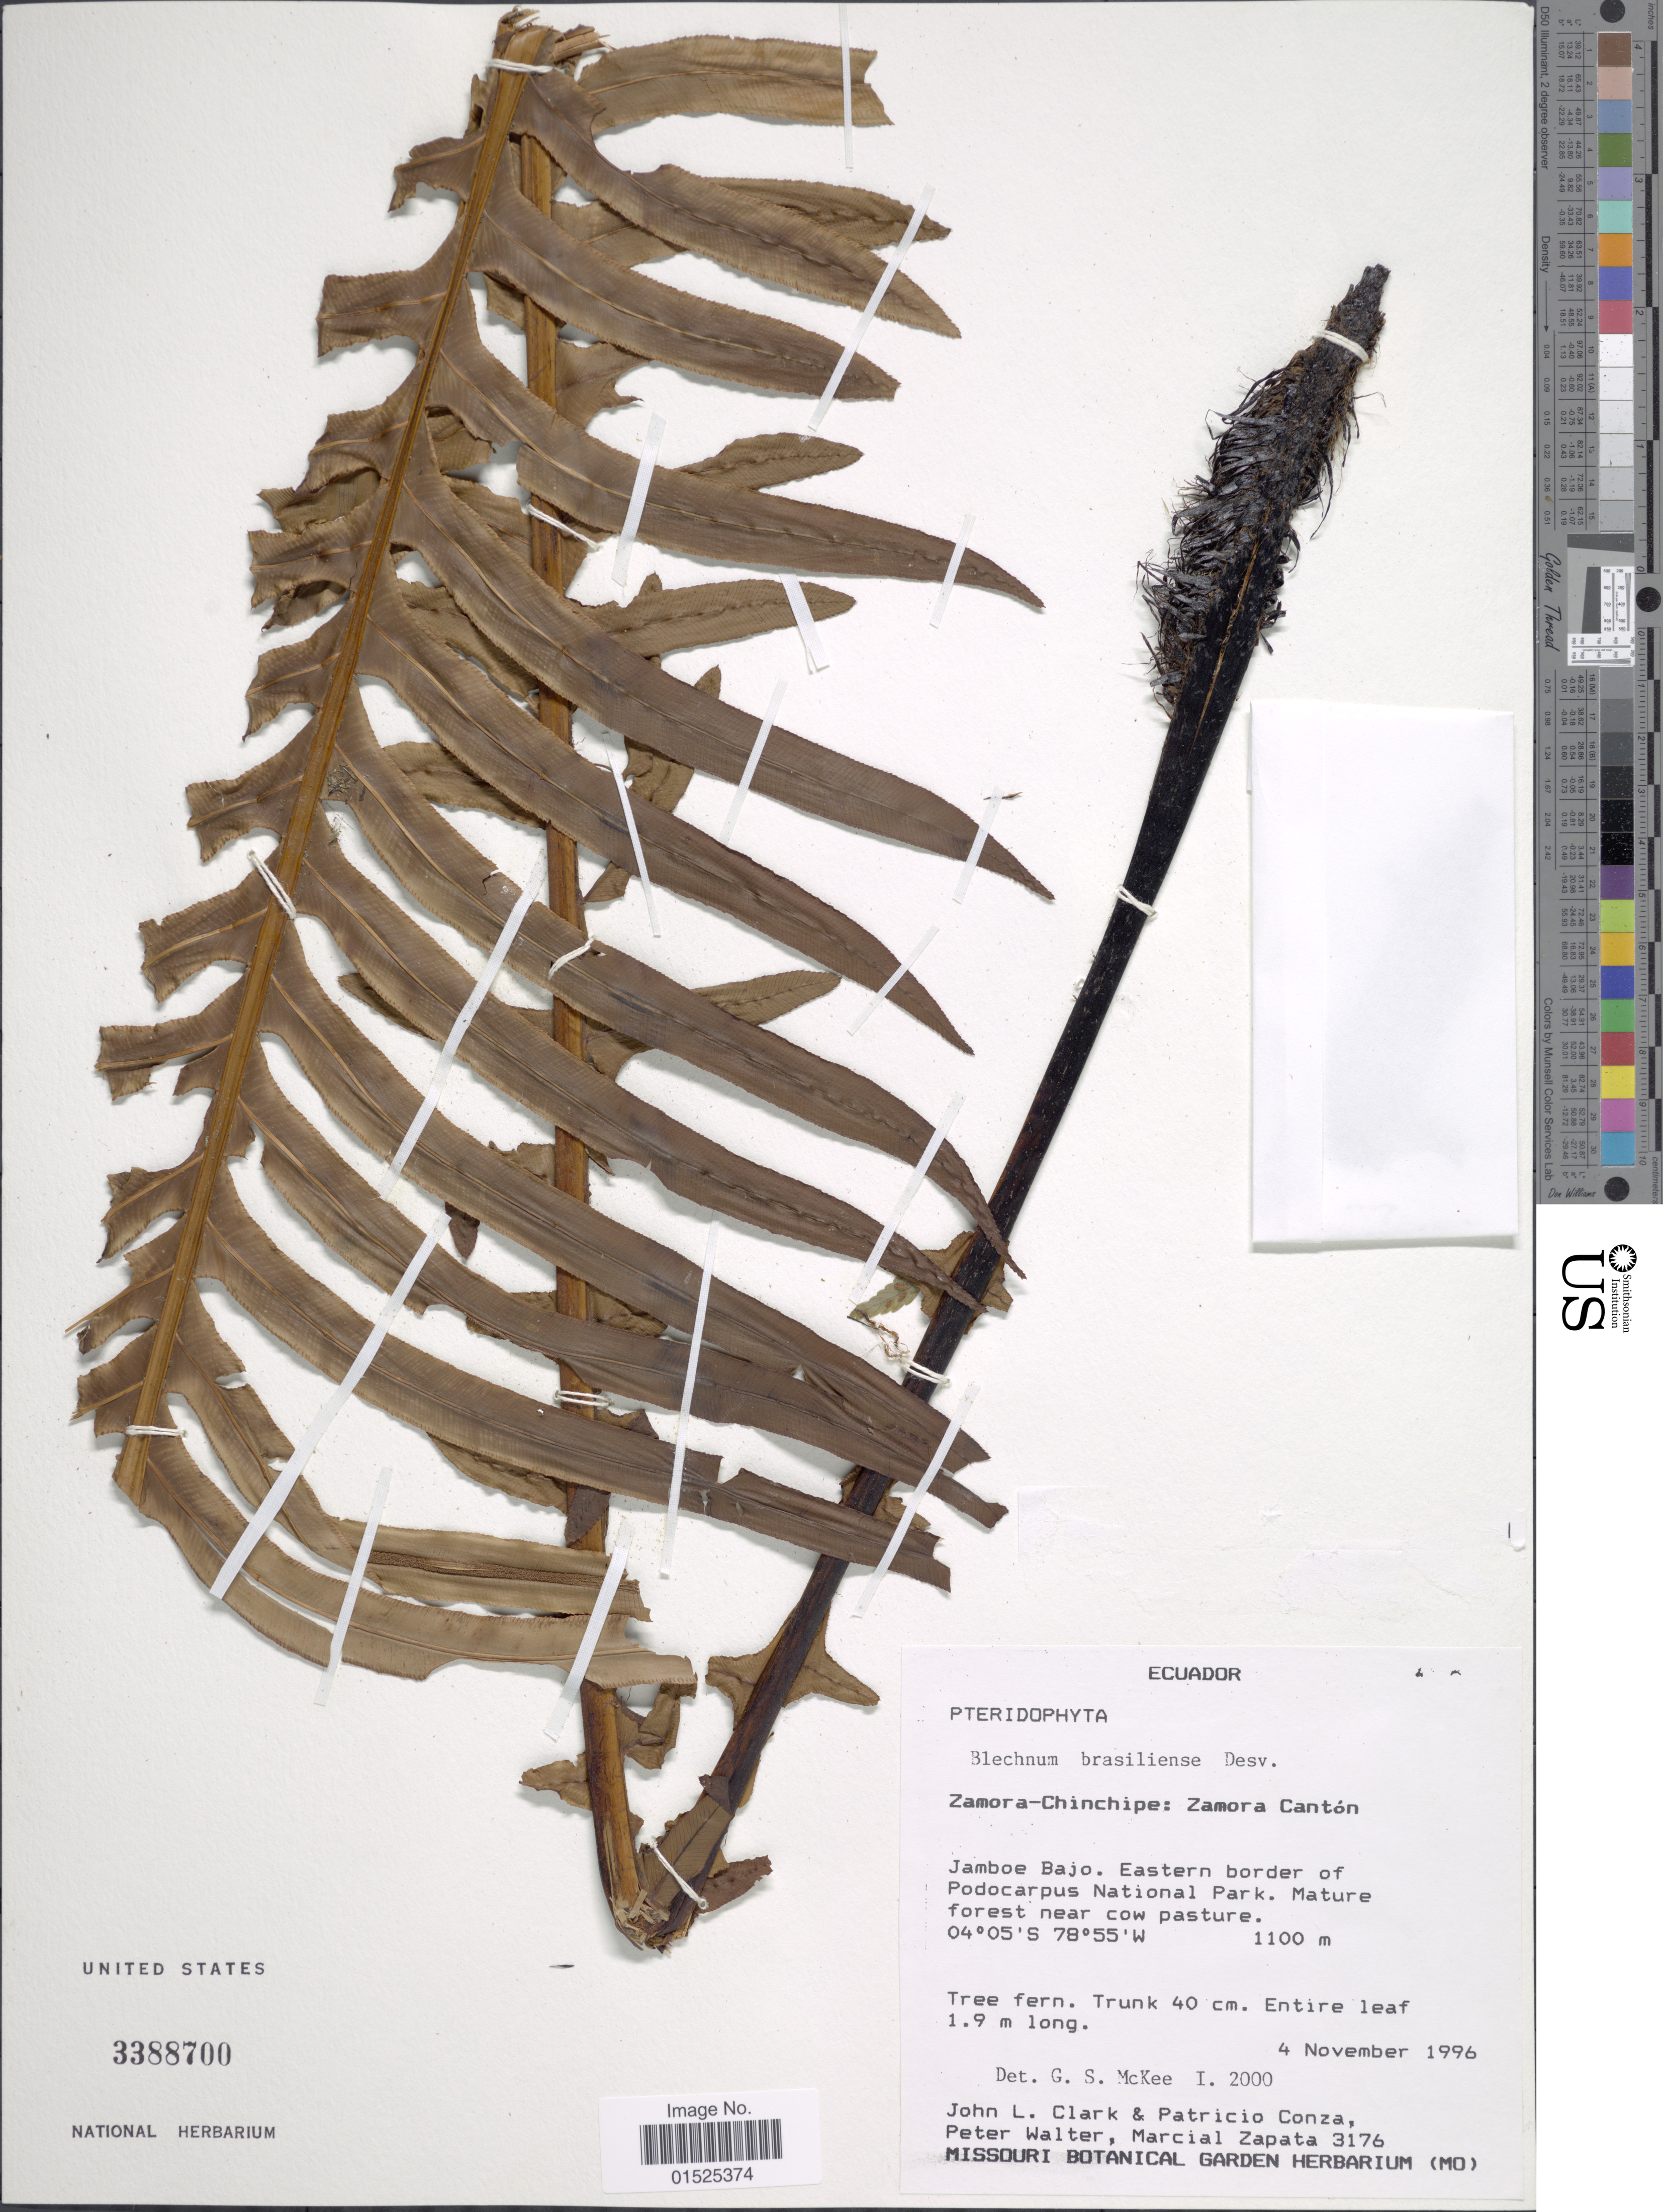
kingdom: Plantae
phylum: Tracheophyta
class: Polypodiopsida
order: Polypodiales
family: Blechnaceae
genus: Blechnum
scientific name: Blechnum brasiliense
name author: Desv.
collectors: J. L. Clark, P. Conza, P. Walter & M. Zapata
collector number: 3176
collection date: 1996-11-04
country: Ecuador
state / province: Zamora-Chinchipe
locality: Zamora Cantón. Jamboe Bajo. Eastern border of Podocarpus National Park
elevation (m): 1100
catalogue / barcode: US 3388700